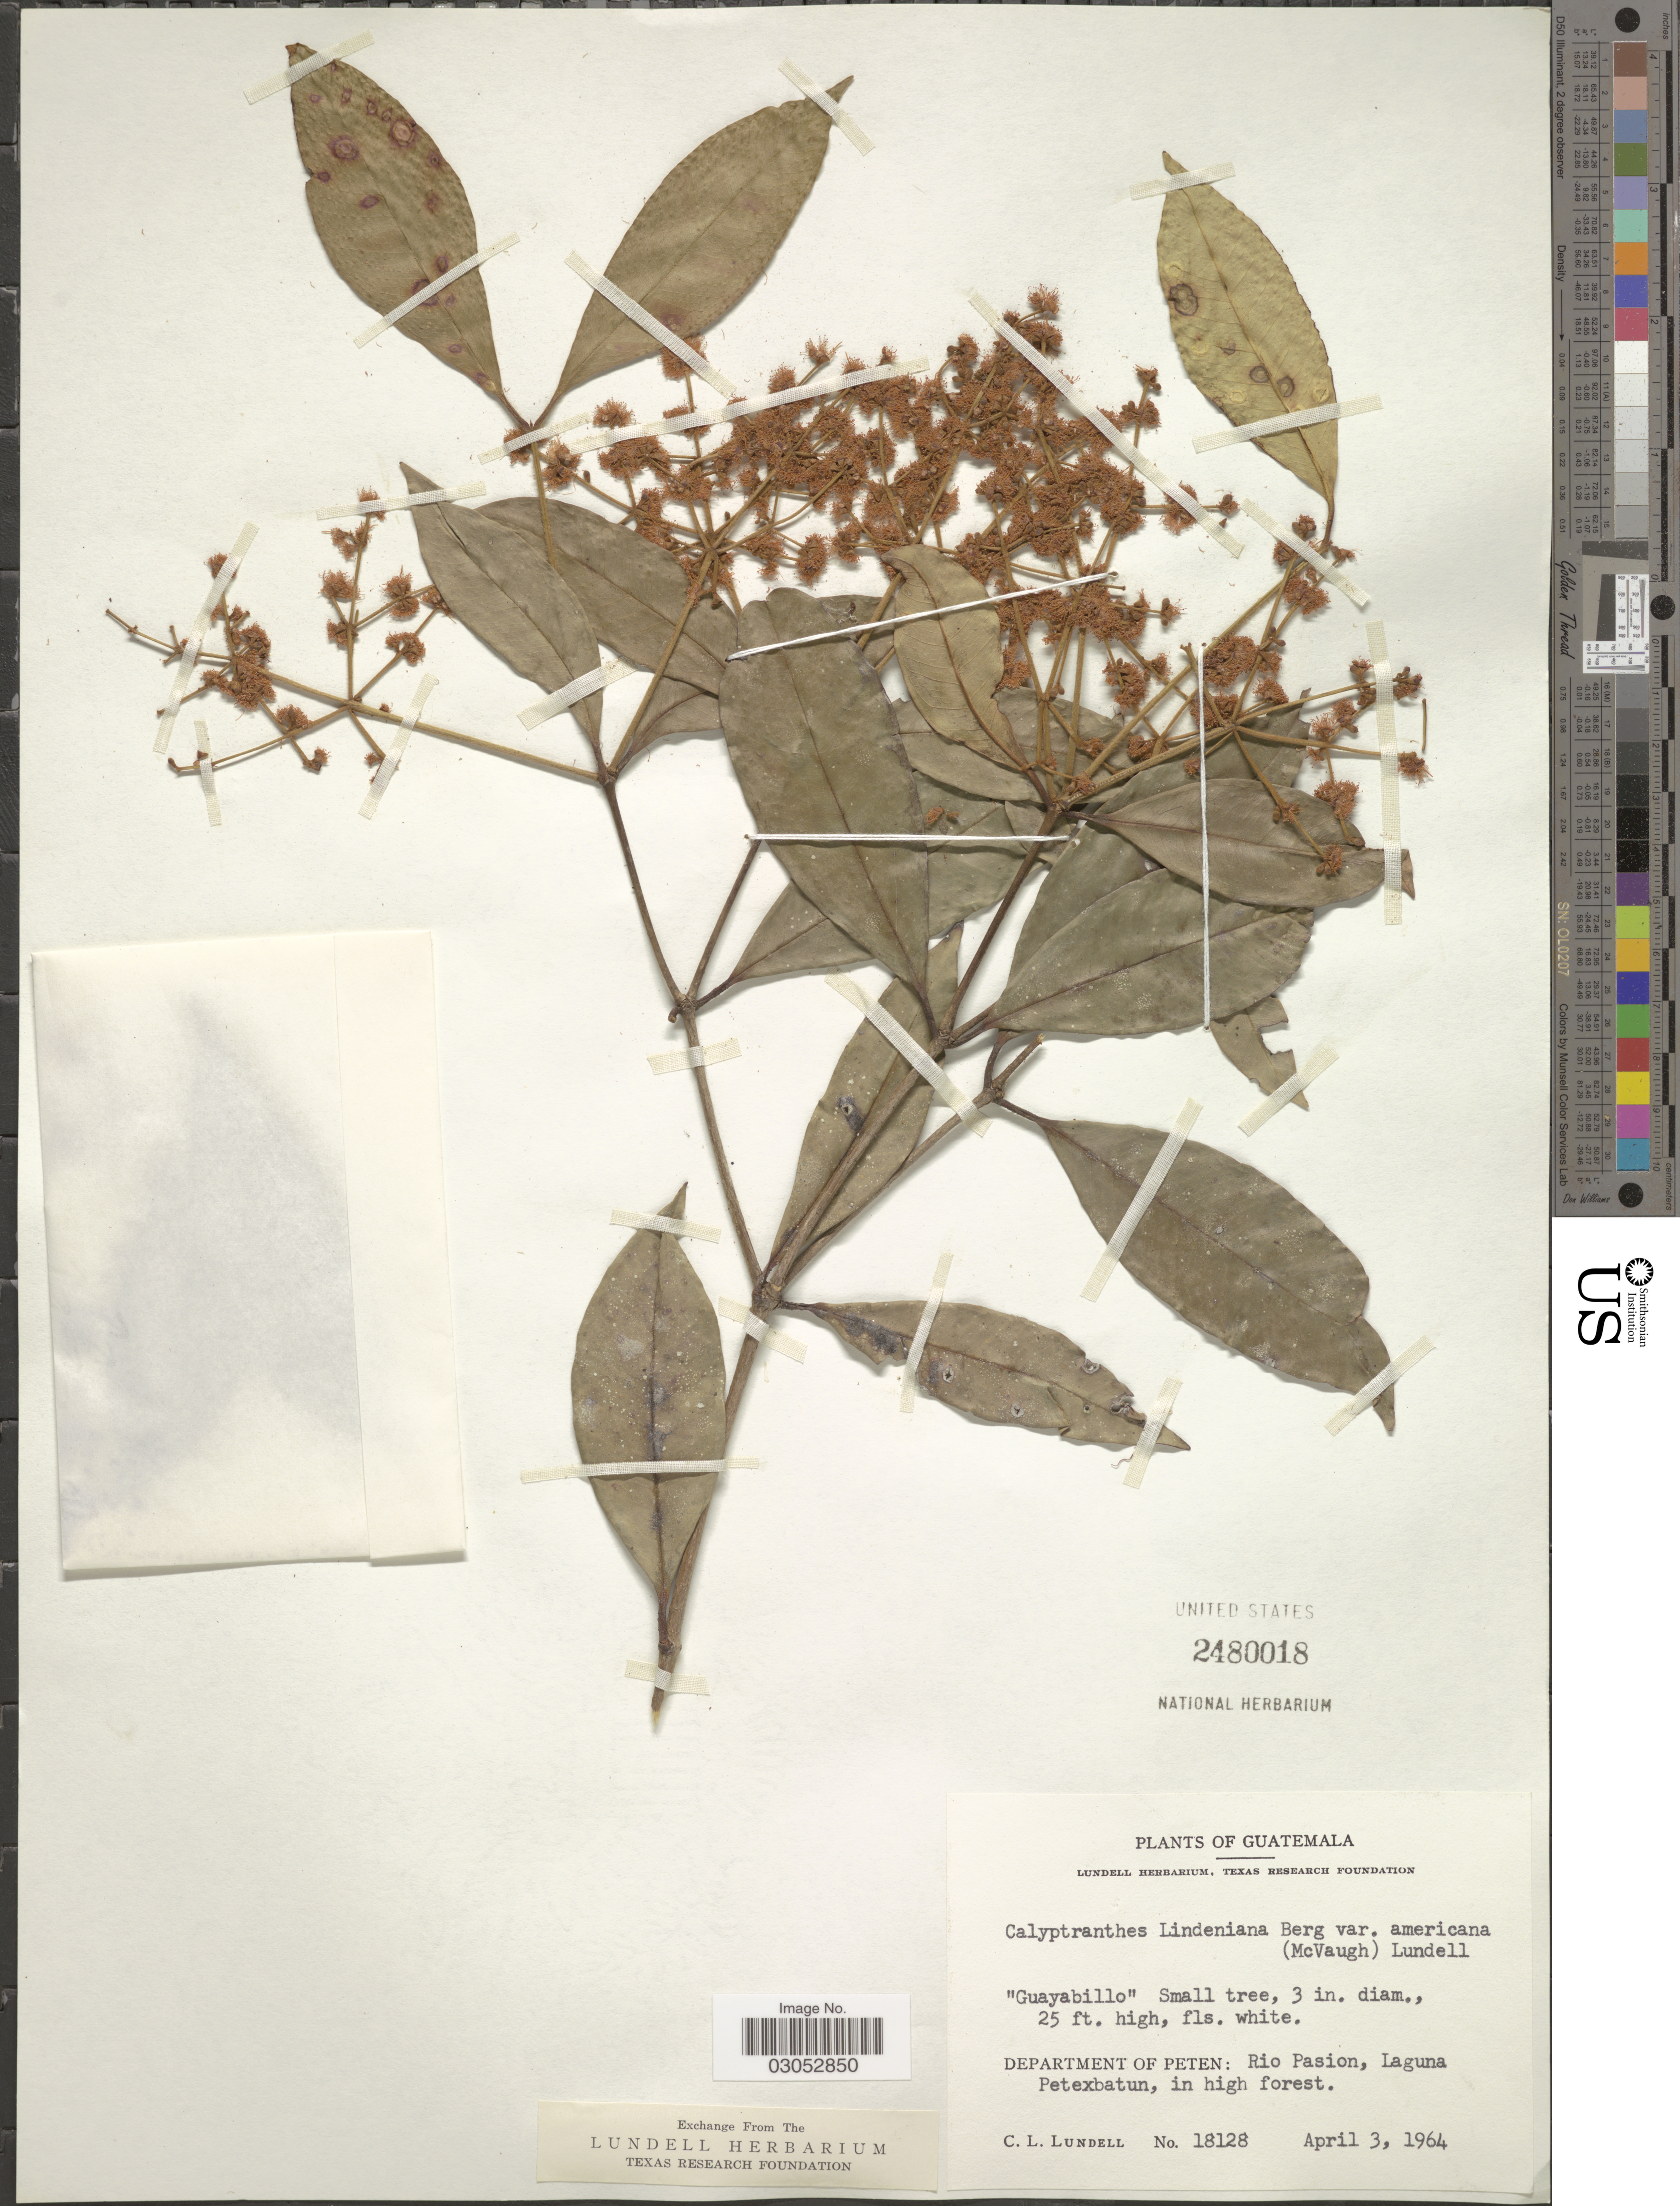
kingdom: Plantae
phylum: Tracheophyta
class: Magnoliopsida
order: Myrtales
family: Myrtaceae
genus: Myrcia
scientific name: Myrcia pendens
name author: A.R. Lourenço & Sánchez-Cháv.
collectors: C. L. Lundell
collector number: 18128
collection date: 1964-04-03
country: Guatemala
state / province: El Petén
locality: Departement of Peten: Rio Pasion, Laguna Petexbatun, in high forest.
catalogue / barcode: US 2480018